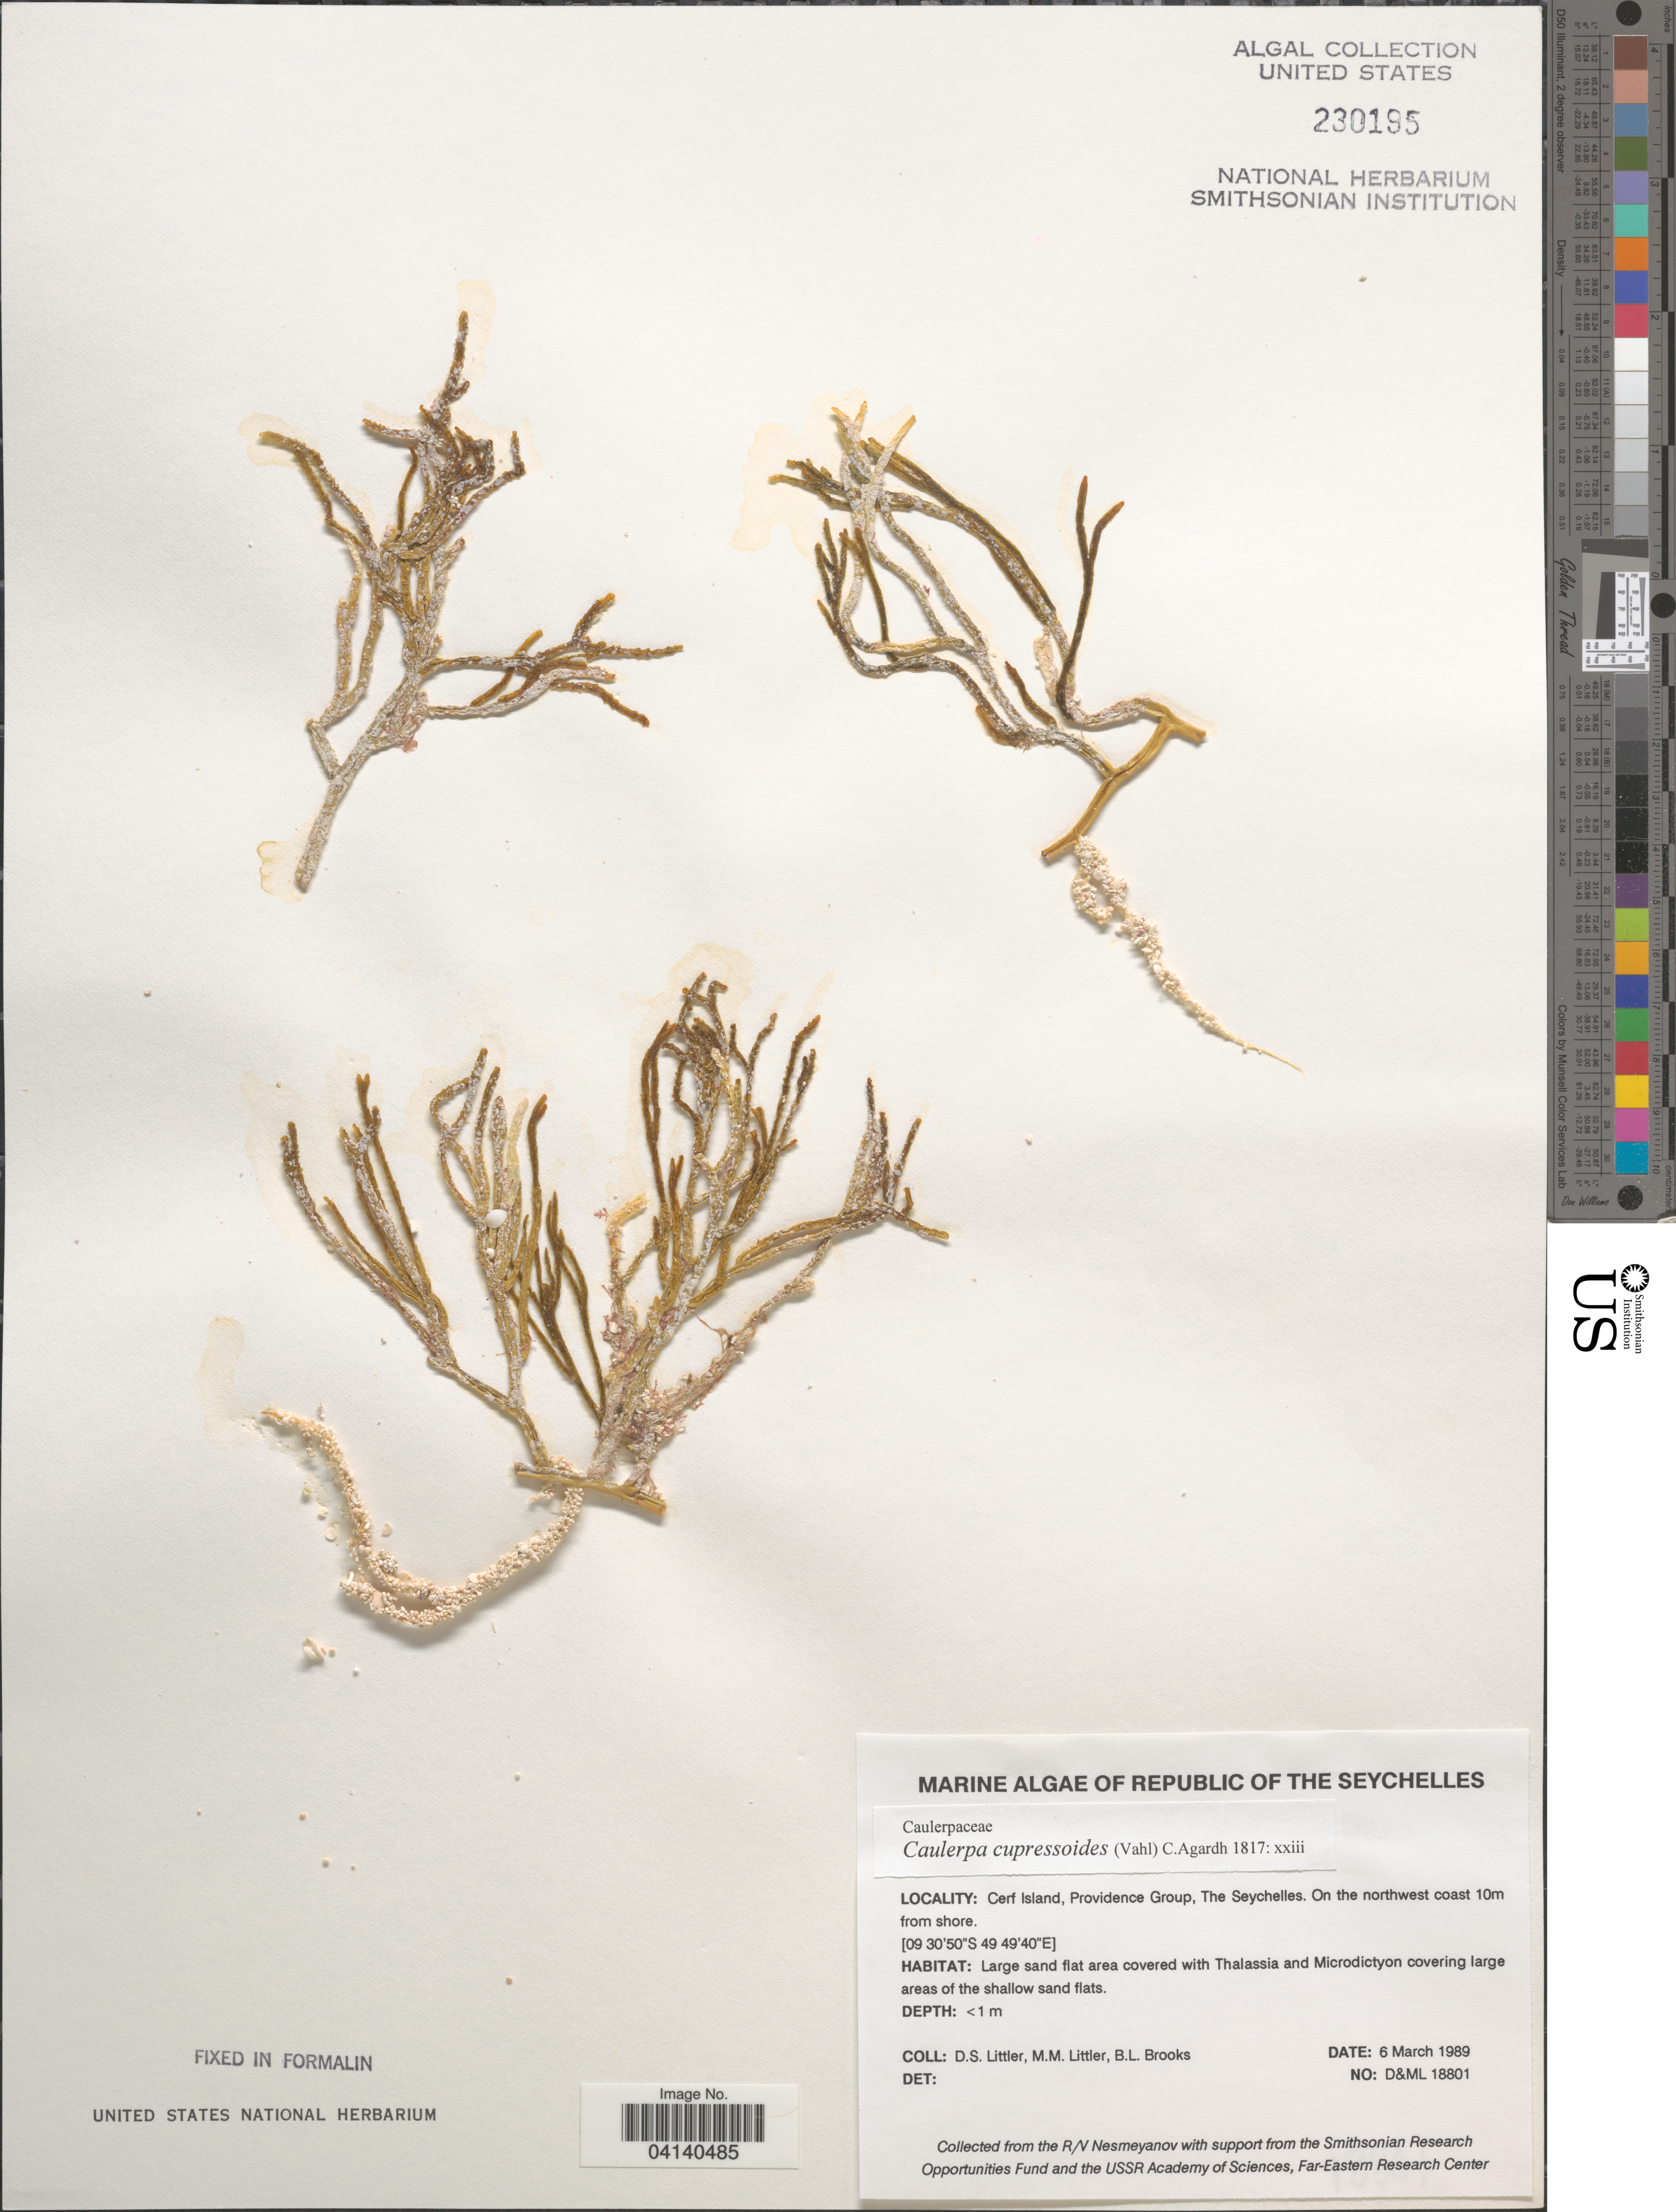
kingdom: Plantae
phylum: Chlorophyta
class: Ulvophyceae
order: Bryopsidales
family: Caulerpaceae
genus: Caulerpa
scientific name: Caulerpa cupressoides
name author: (Vahl) C. Agardh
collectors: D. S. Littler & B. Brooks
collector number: D&ML18801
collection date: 1989-03-06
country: Seychelles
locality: Republic of the Seychelles. Cerf Island, Providence Group. On the northwest coast.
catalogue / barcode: US 230195